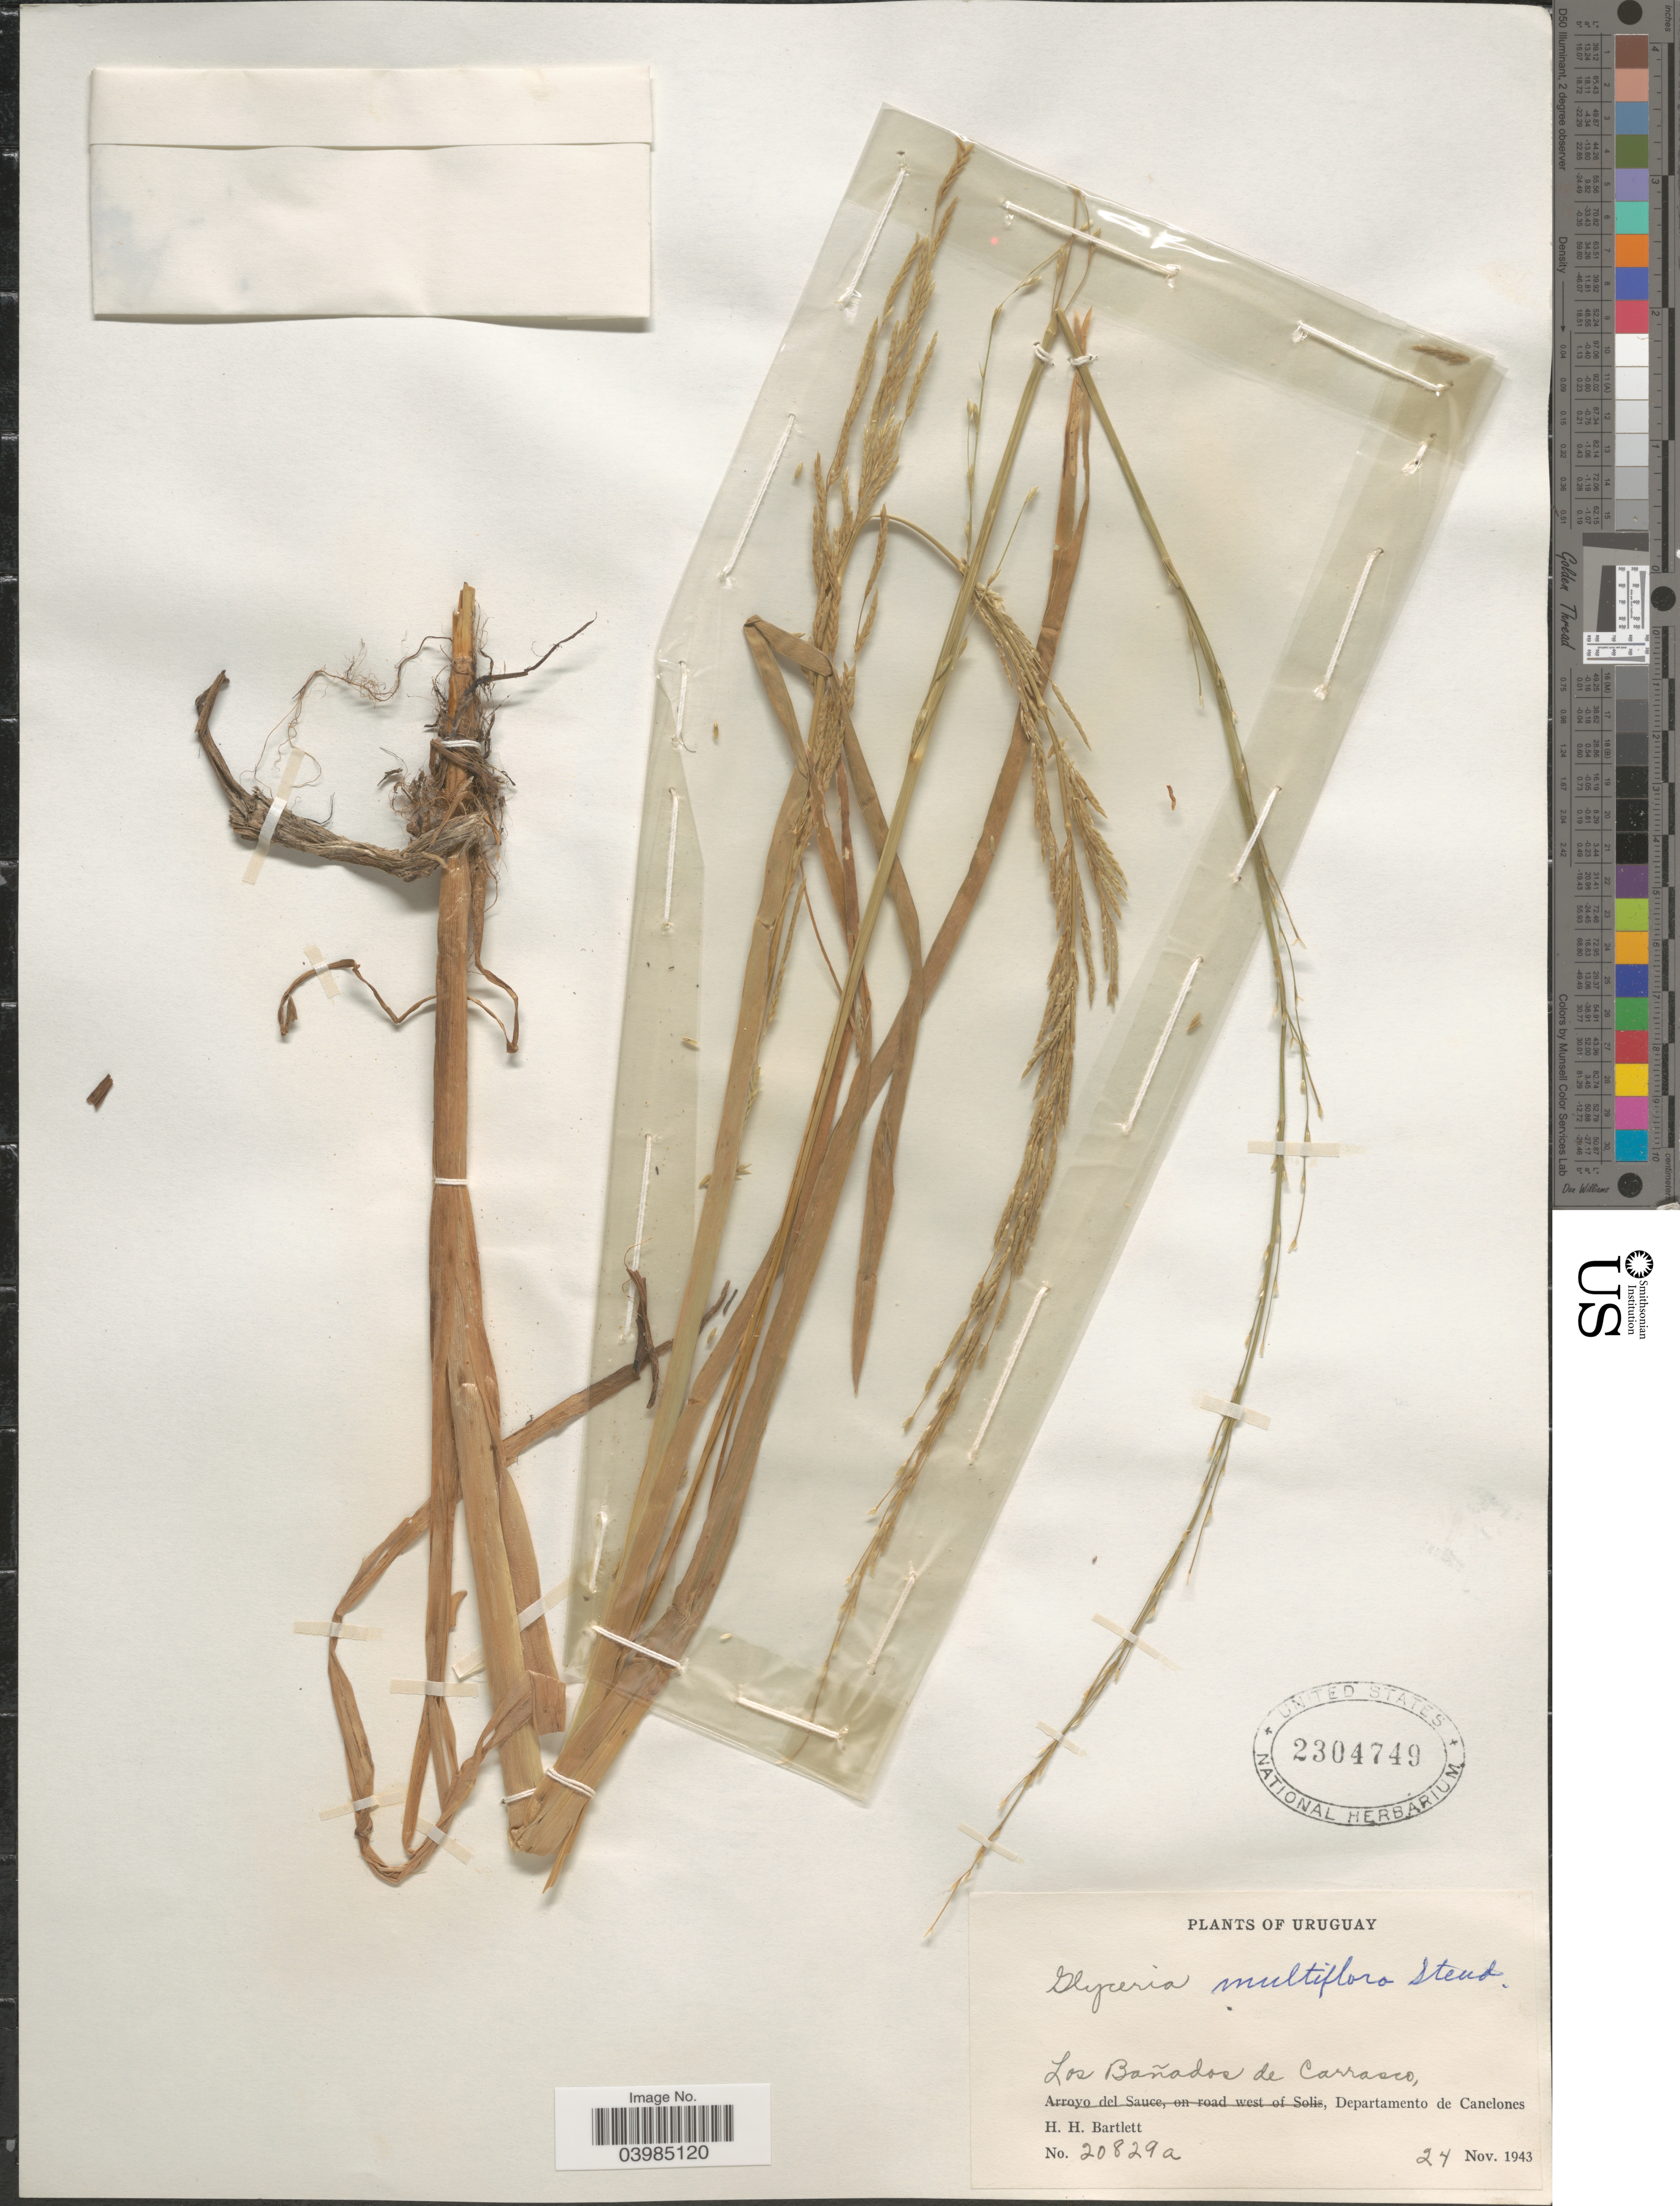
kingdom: Plantae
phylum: Tracheophyta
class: Liliopsida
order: Poales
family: Poaceae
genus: Glyceria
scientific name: Glyceria multiflora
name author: Steud.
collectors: H. H. Bartlett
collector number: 20829a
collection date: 1943-11-24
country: Uruguay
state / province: Canelones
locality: Los Bañados de Carrasco, Departamento de Canelones.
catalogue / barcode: US 2304749